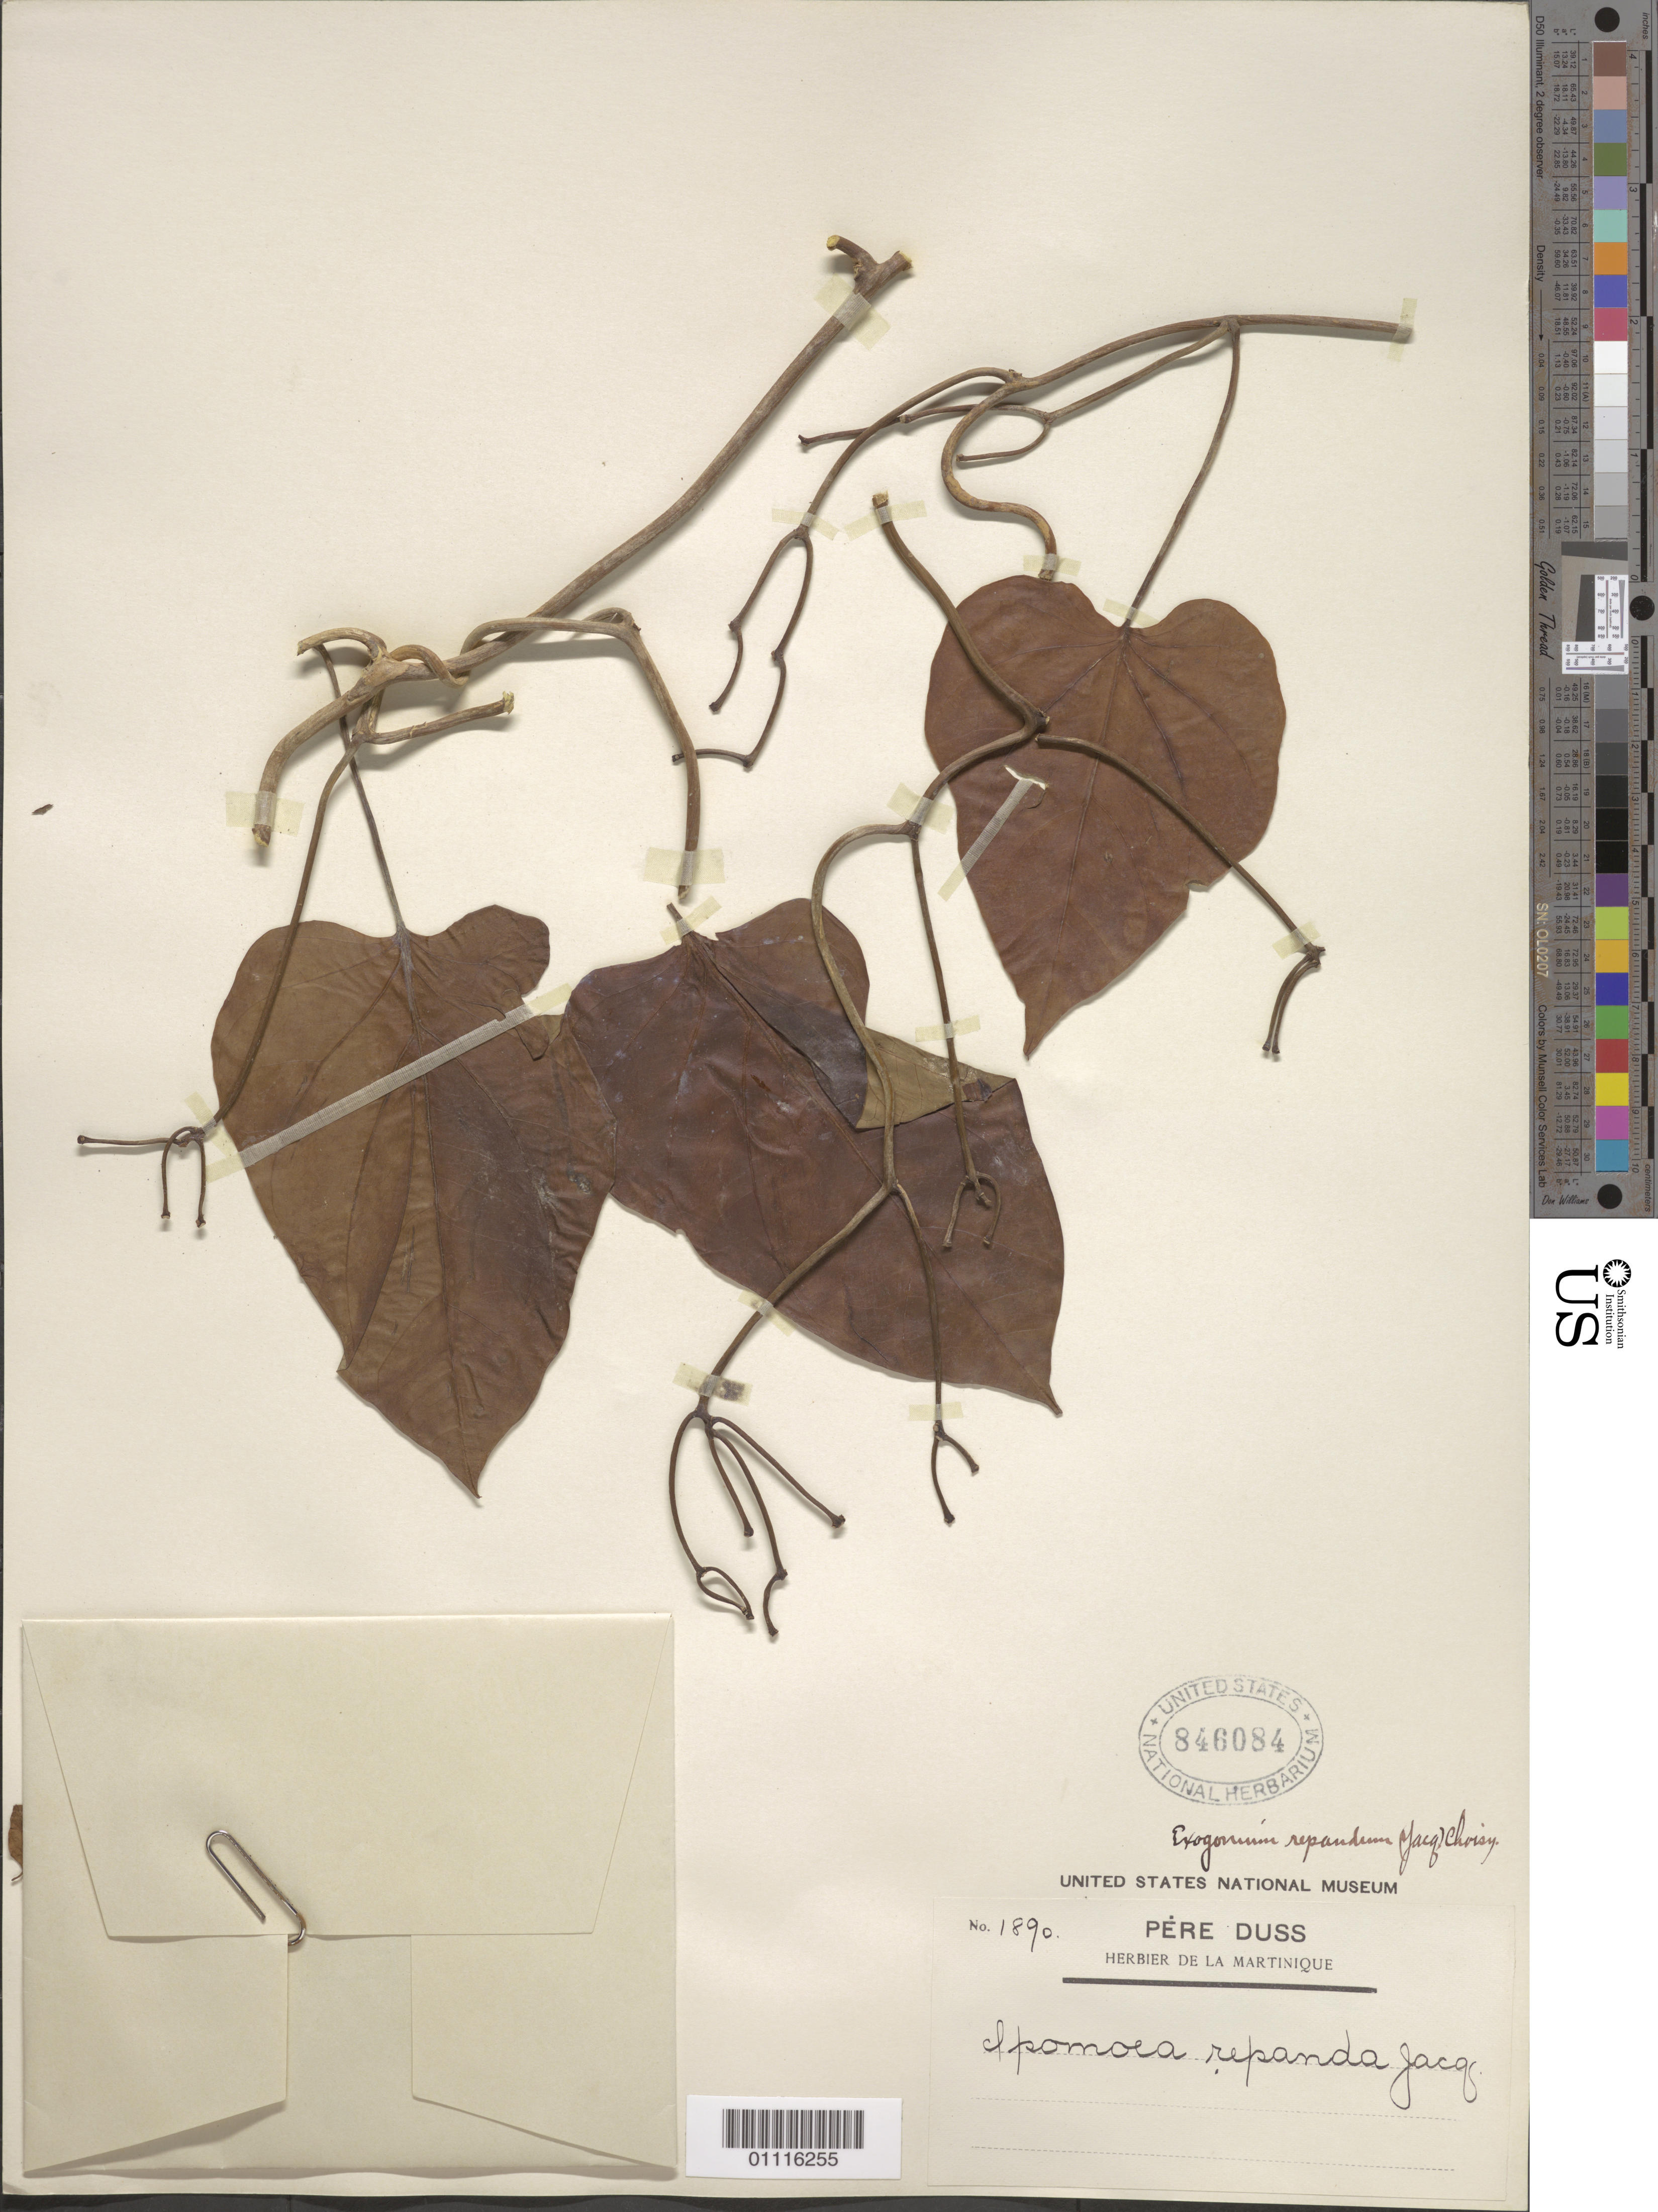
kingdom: Plantae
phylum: Tracheophyta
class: Magnoliopsida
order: Solanales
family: Convolvulaceae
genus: Ipomoea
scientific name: Ipomoea repanda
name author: Jacq.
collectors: Père Duss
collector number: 1890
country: Martinique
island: Martinique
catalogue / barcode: US 846084